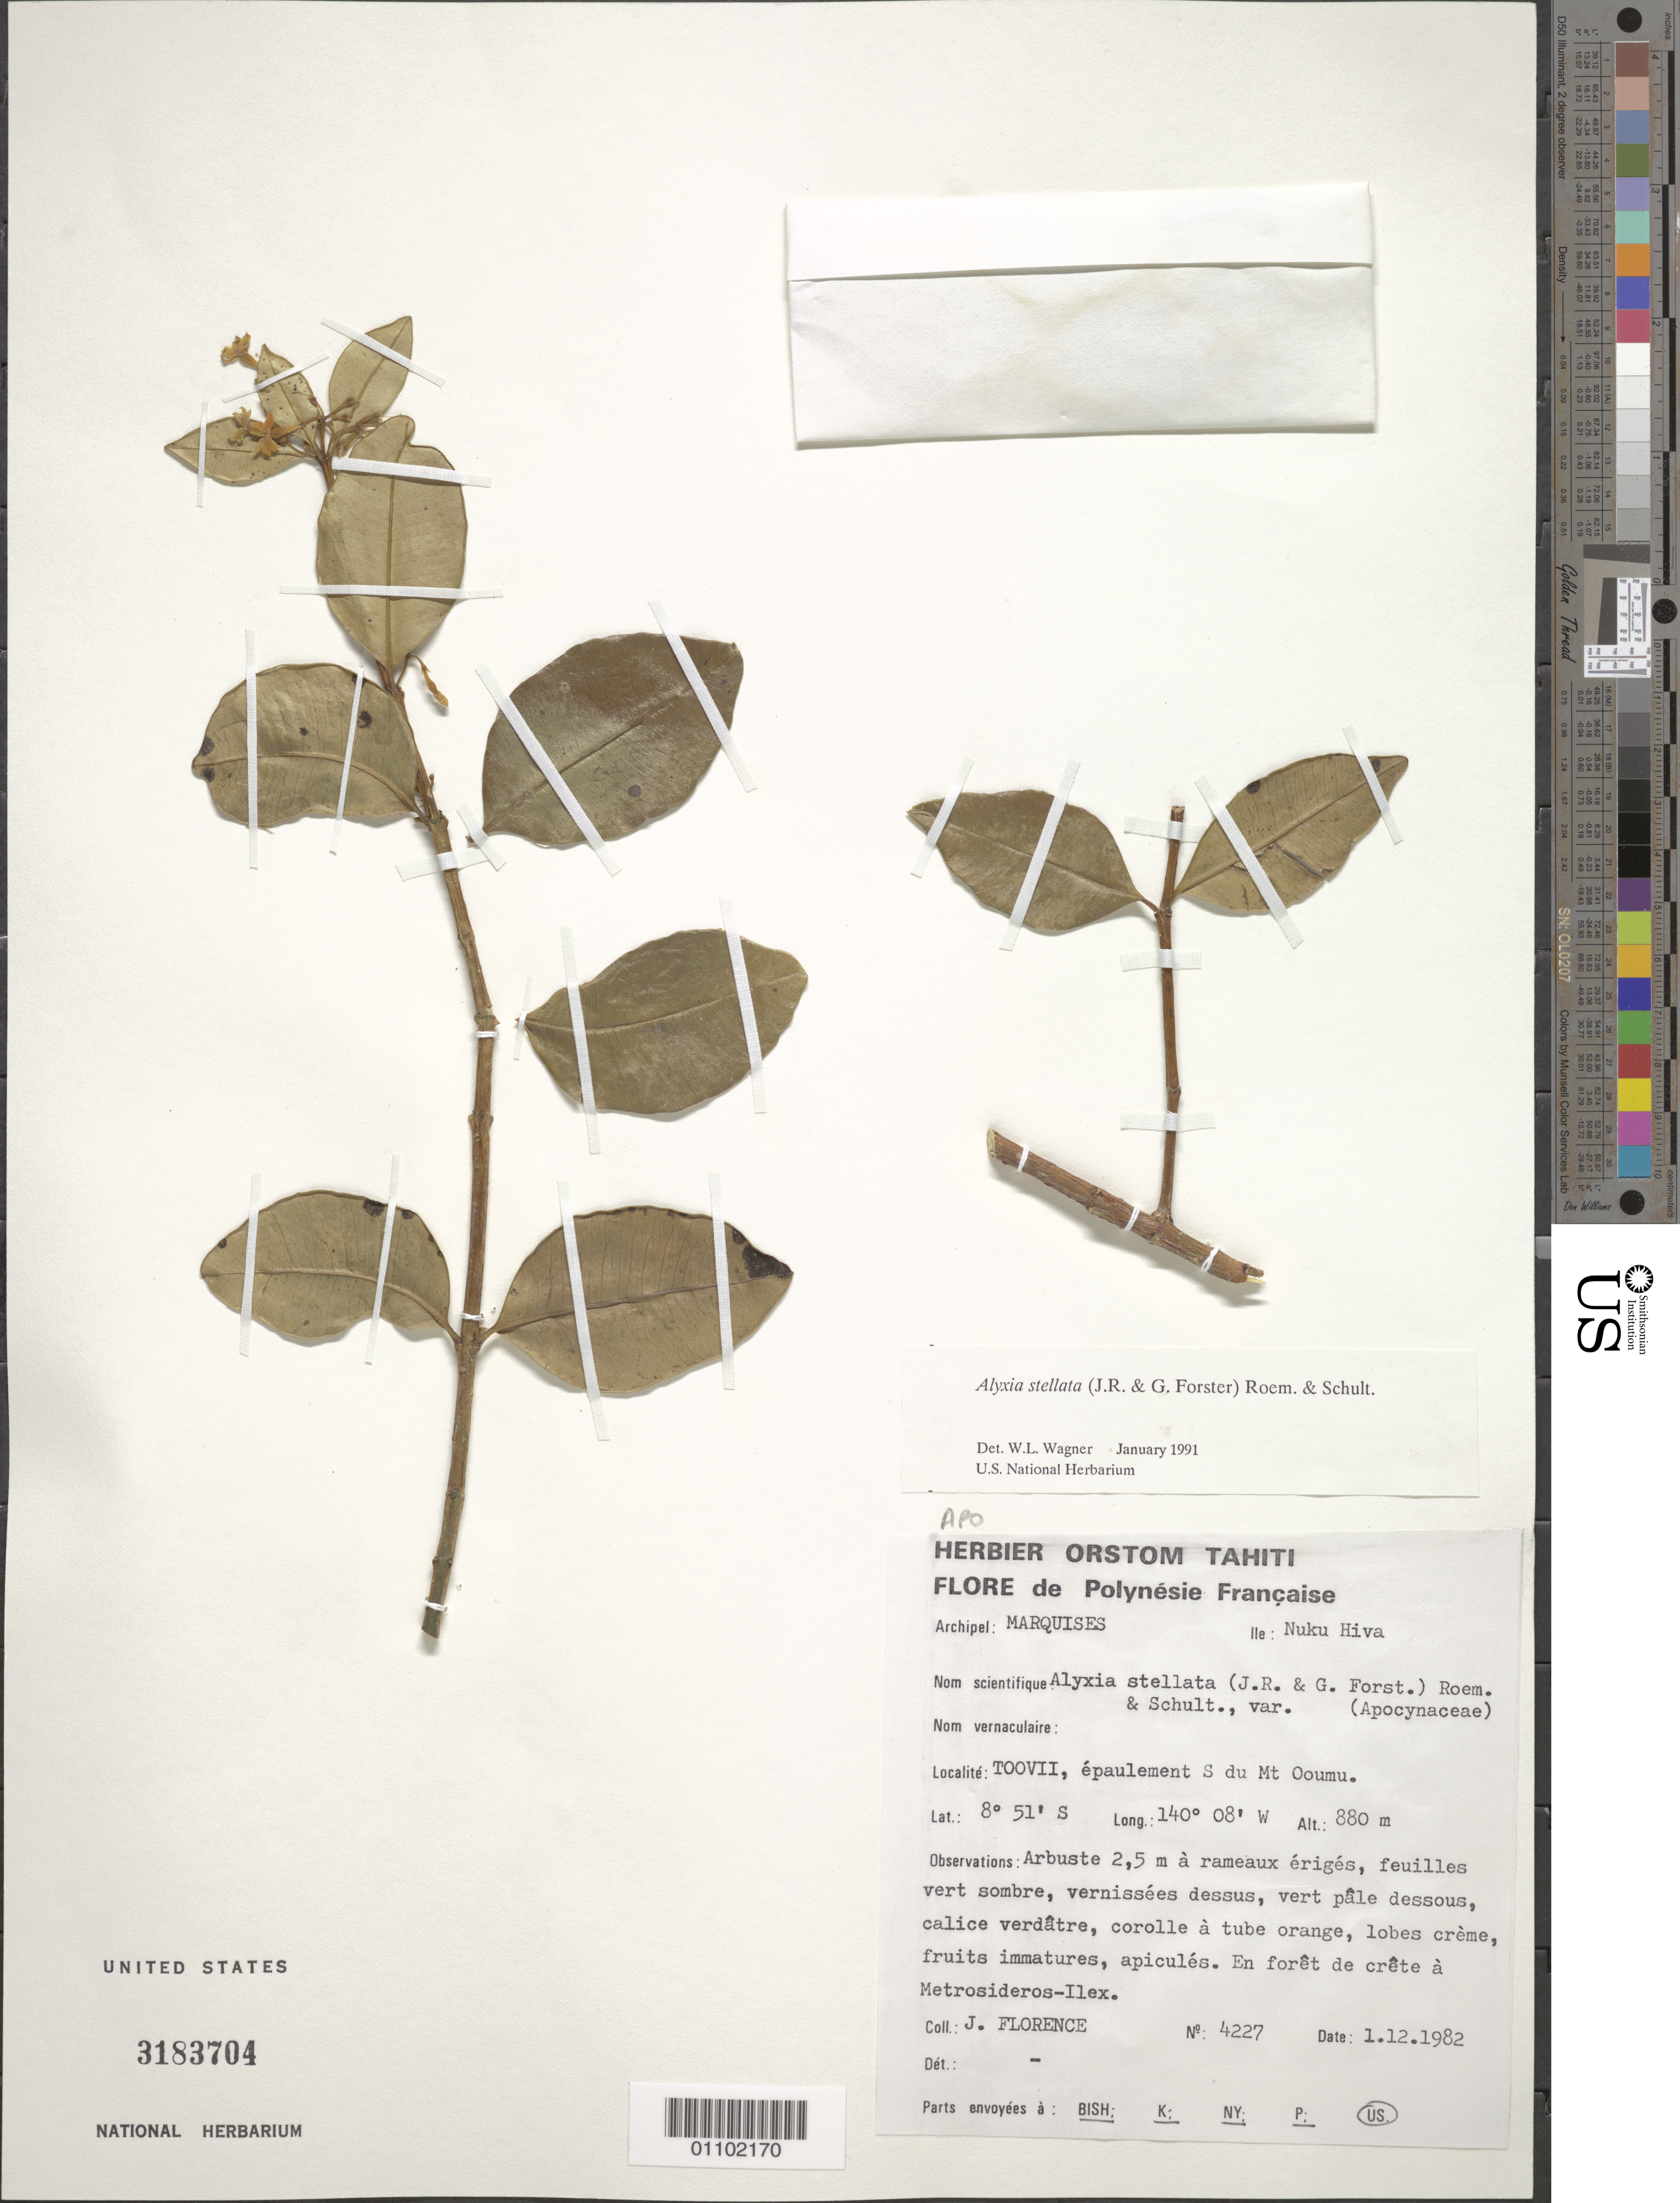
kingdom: Plantae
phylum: Tracheophyta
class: Magnoliopsida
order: Gentianales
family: Apocynaceae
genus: Alyxia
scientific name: Alyxia stellata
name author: (J.R. Forst. & G. Forst.) Roem. & Schult.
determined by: Wagner, W. L., (BOT), Smithsonian Institution - National Museum of Natural History (UNITED STATES)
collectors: J. Florence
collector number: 4227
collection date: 1982-12-01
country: French Polynesia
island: Nuku Hiva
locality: Toovii, épaulement S du Mt. Ooumu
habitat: En fôret de crête à Metrosideros, Ilex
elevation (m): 880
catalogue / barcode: US 3183704